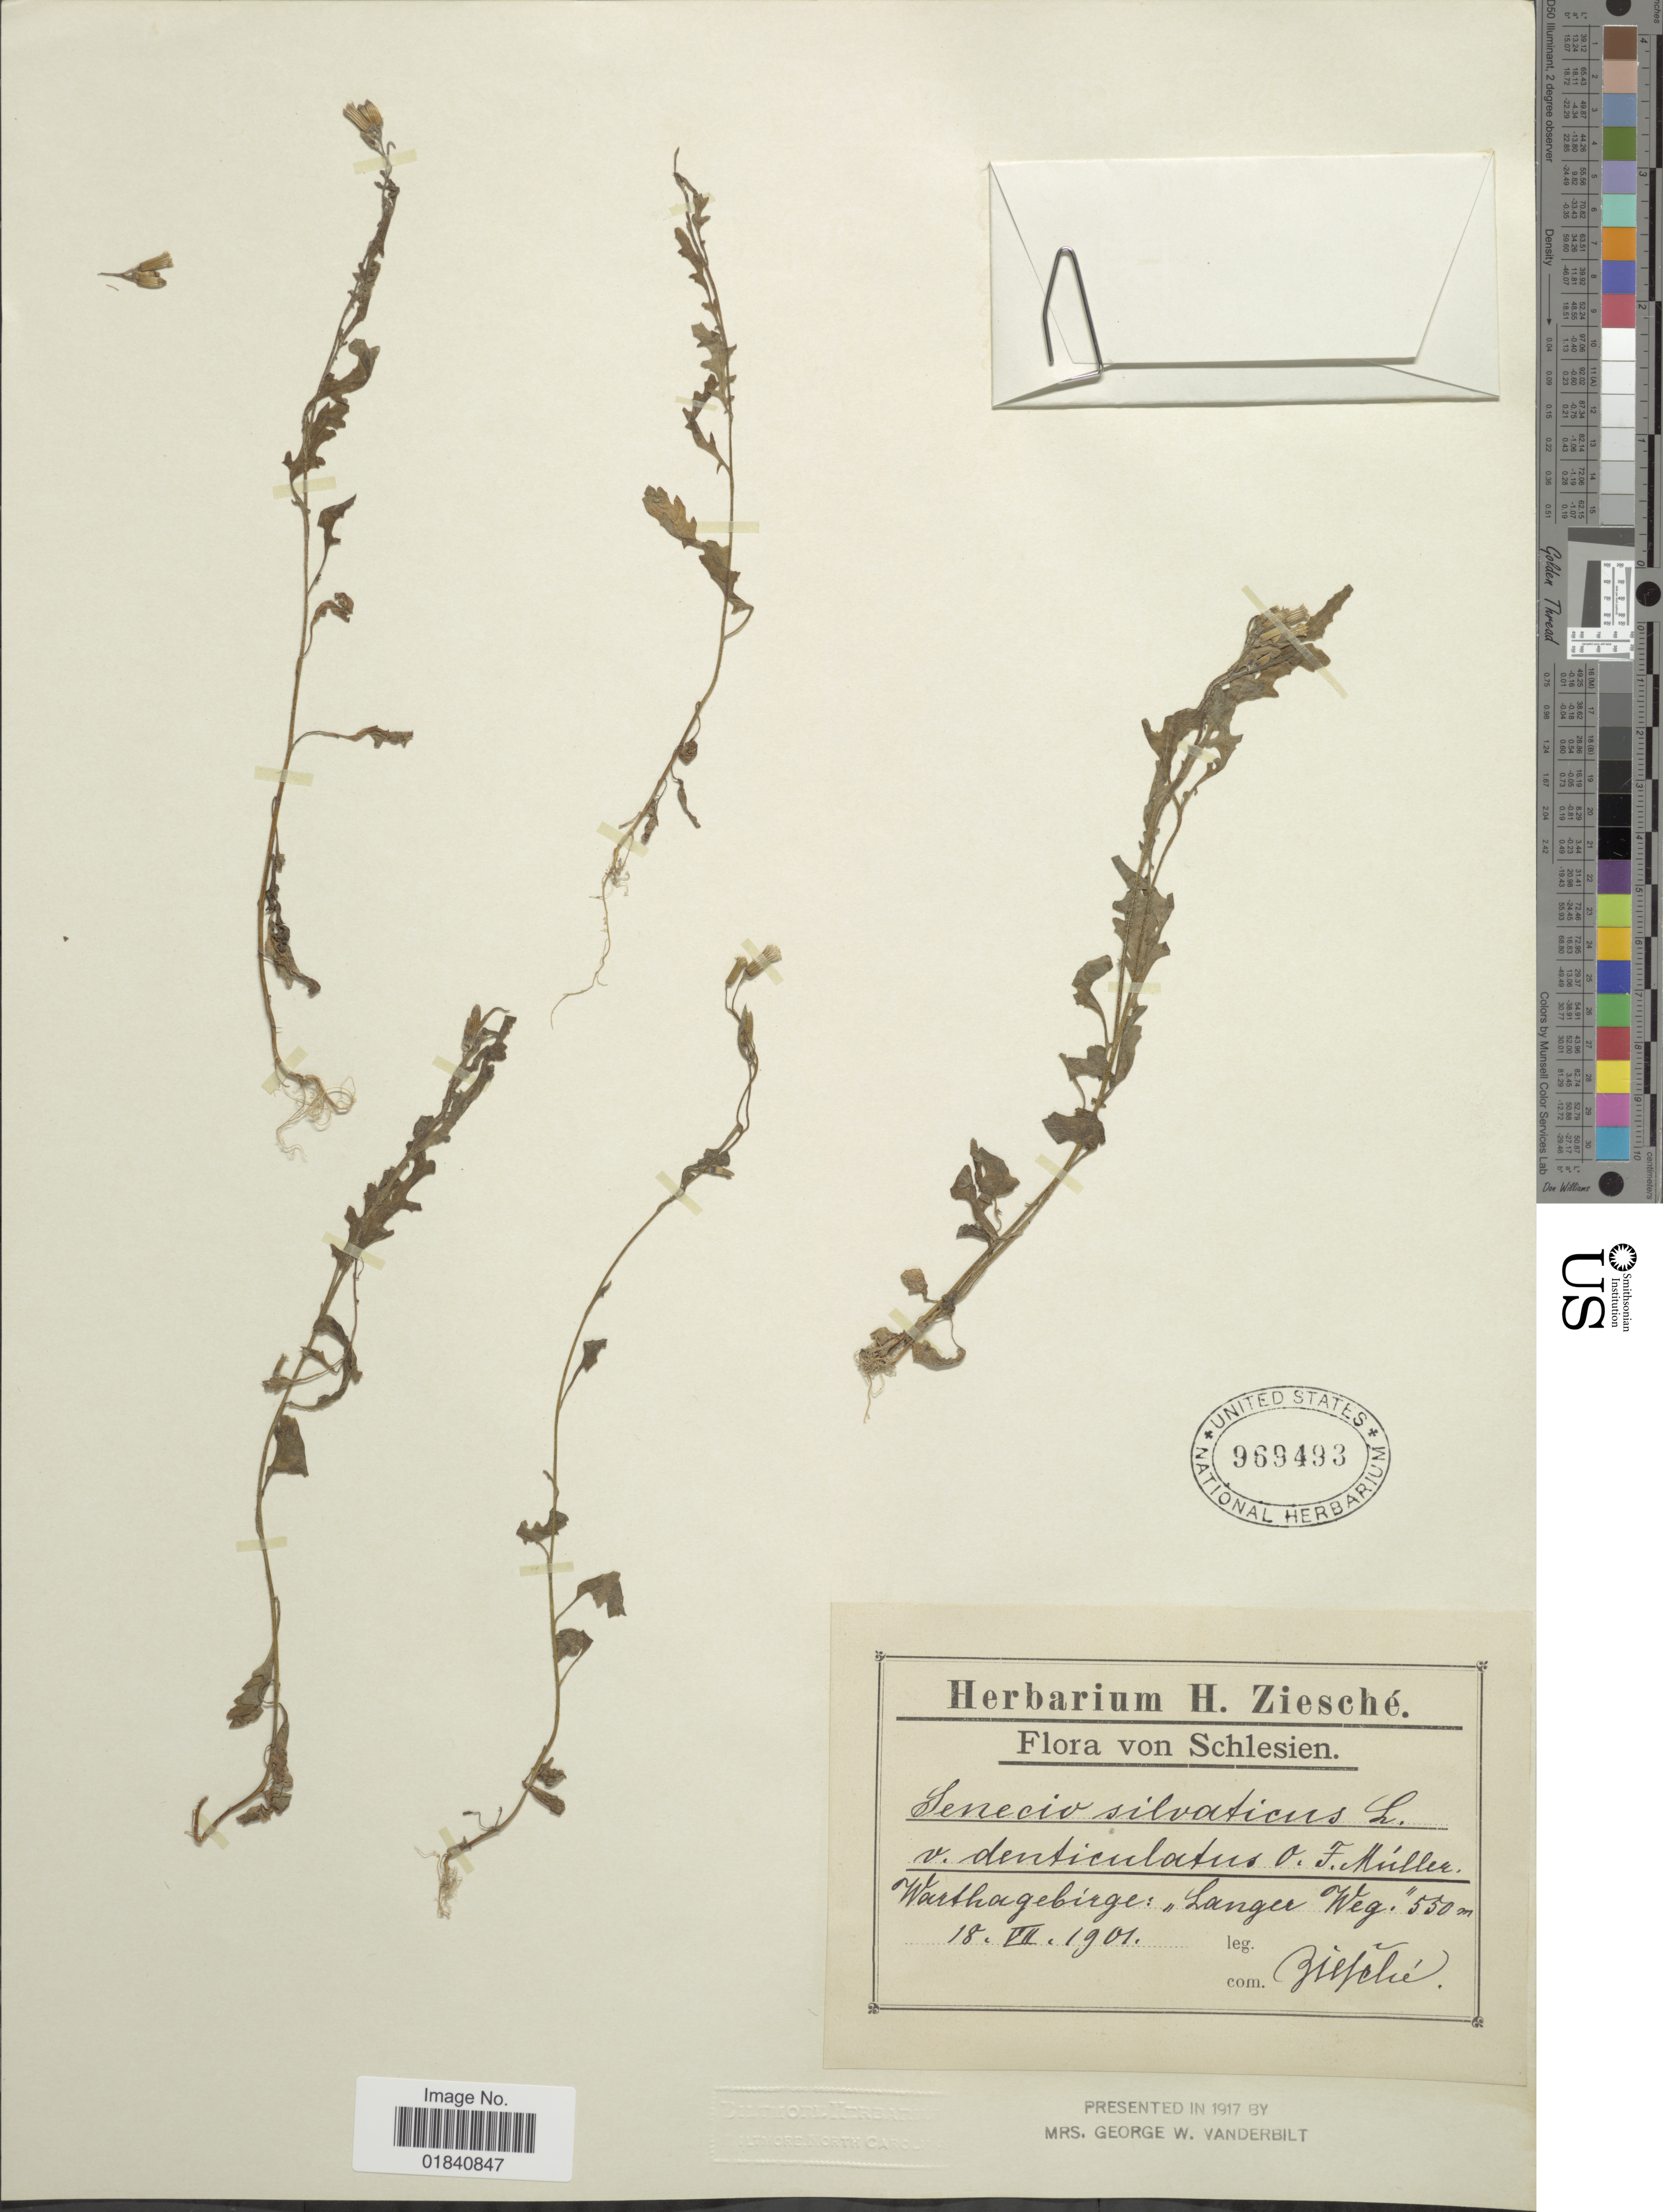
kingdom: Plantae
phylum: Tracheophyta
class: Magnoliopsida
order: Asterales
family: Asteraceae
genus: Senecio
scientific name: Senecio sylvaticus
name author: L.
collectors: H. Ziesché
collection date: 1901-07-18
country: Poland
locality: Schlesien. Warthagebirge: Langer Weg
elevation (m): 550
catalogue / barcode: US 969493